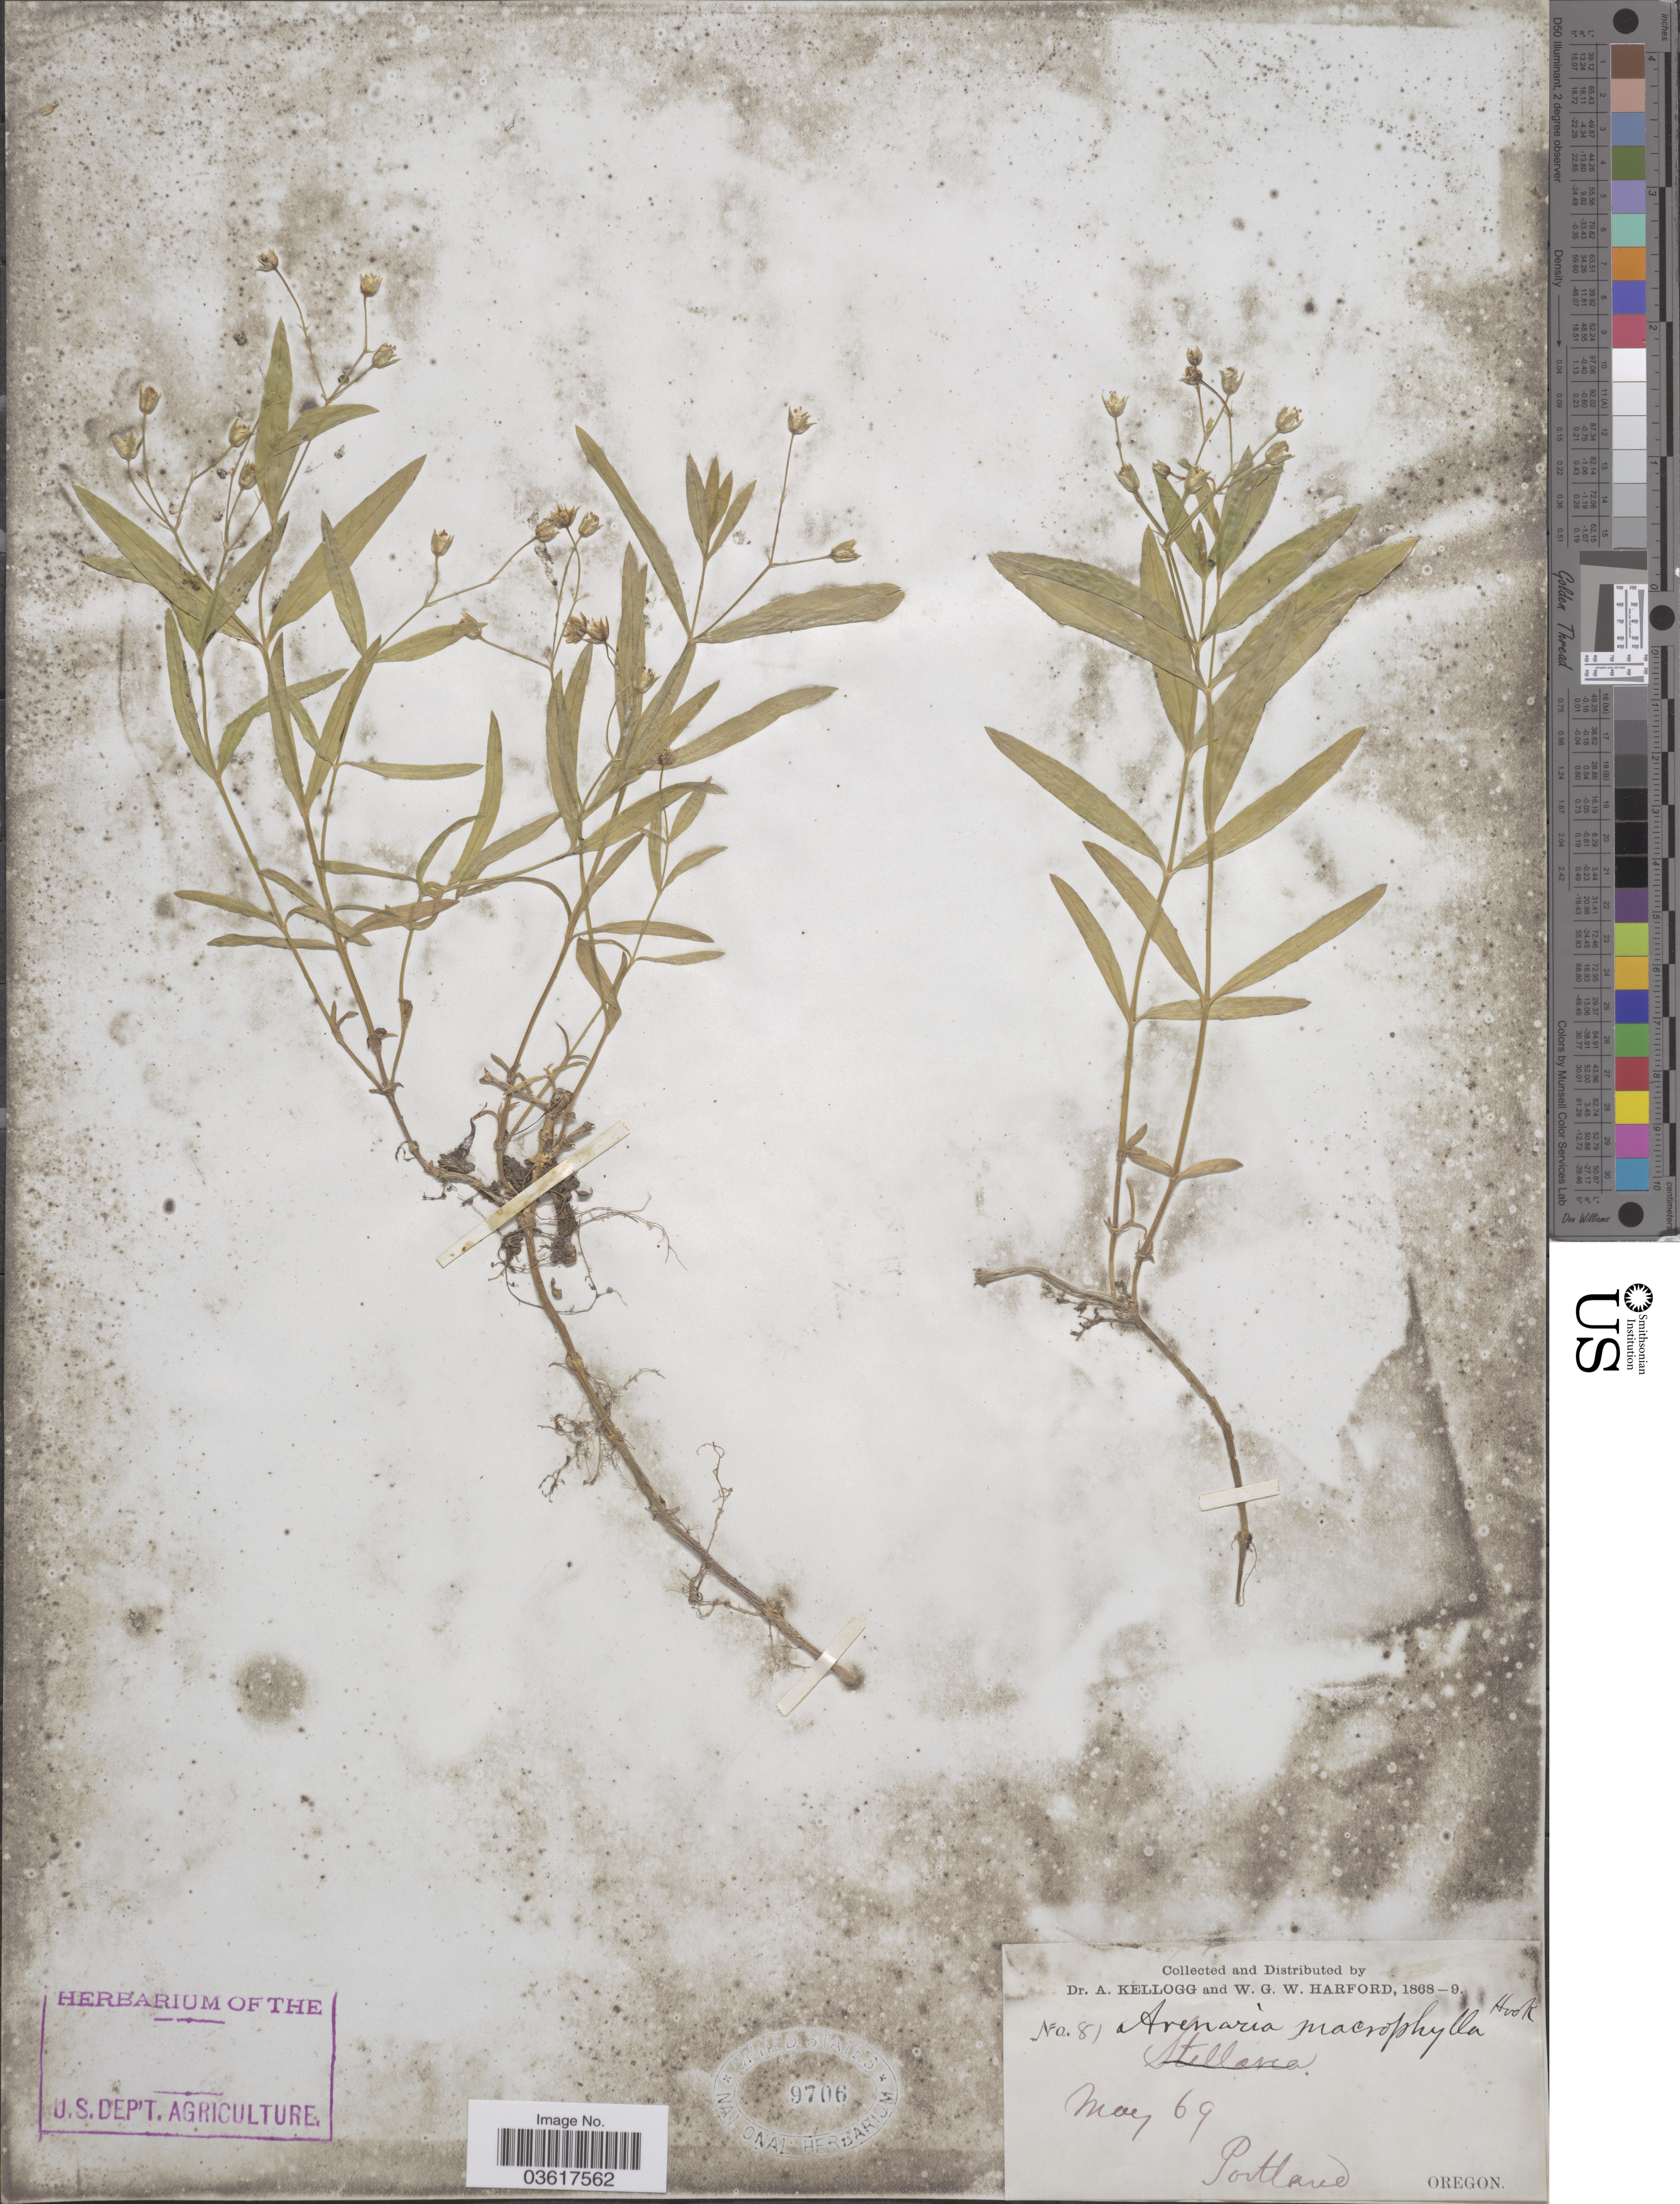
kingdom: Plantae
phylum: Tracheophyta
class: Magnoliopsida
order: Caryophyllales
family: Caryophyllaceae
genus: Moehringia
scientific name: Moehringia macrophylla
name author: (Hook.) Fenzl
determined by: Strong, Mark T., (BOT), Smithsonian Institution - National Museum of Natural History (UNITED STATES)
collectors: A. Kellogg & W. G. W. Harford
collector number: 81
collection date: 1869-05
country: United States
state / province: Oregon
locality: Portland.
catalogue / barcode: US 9706